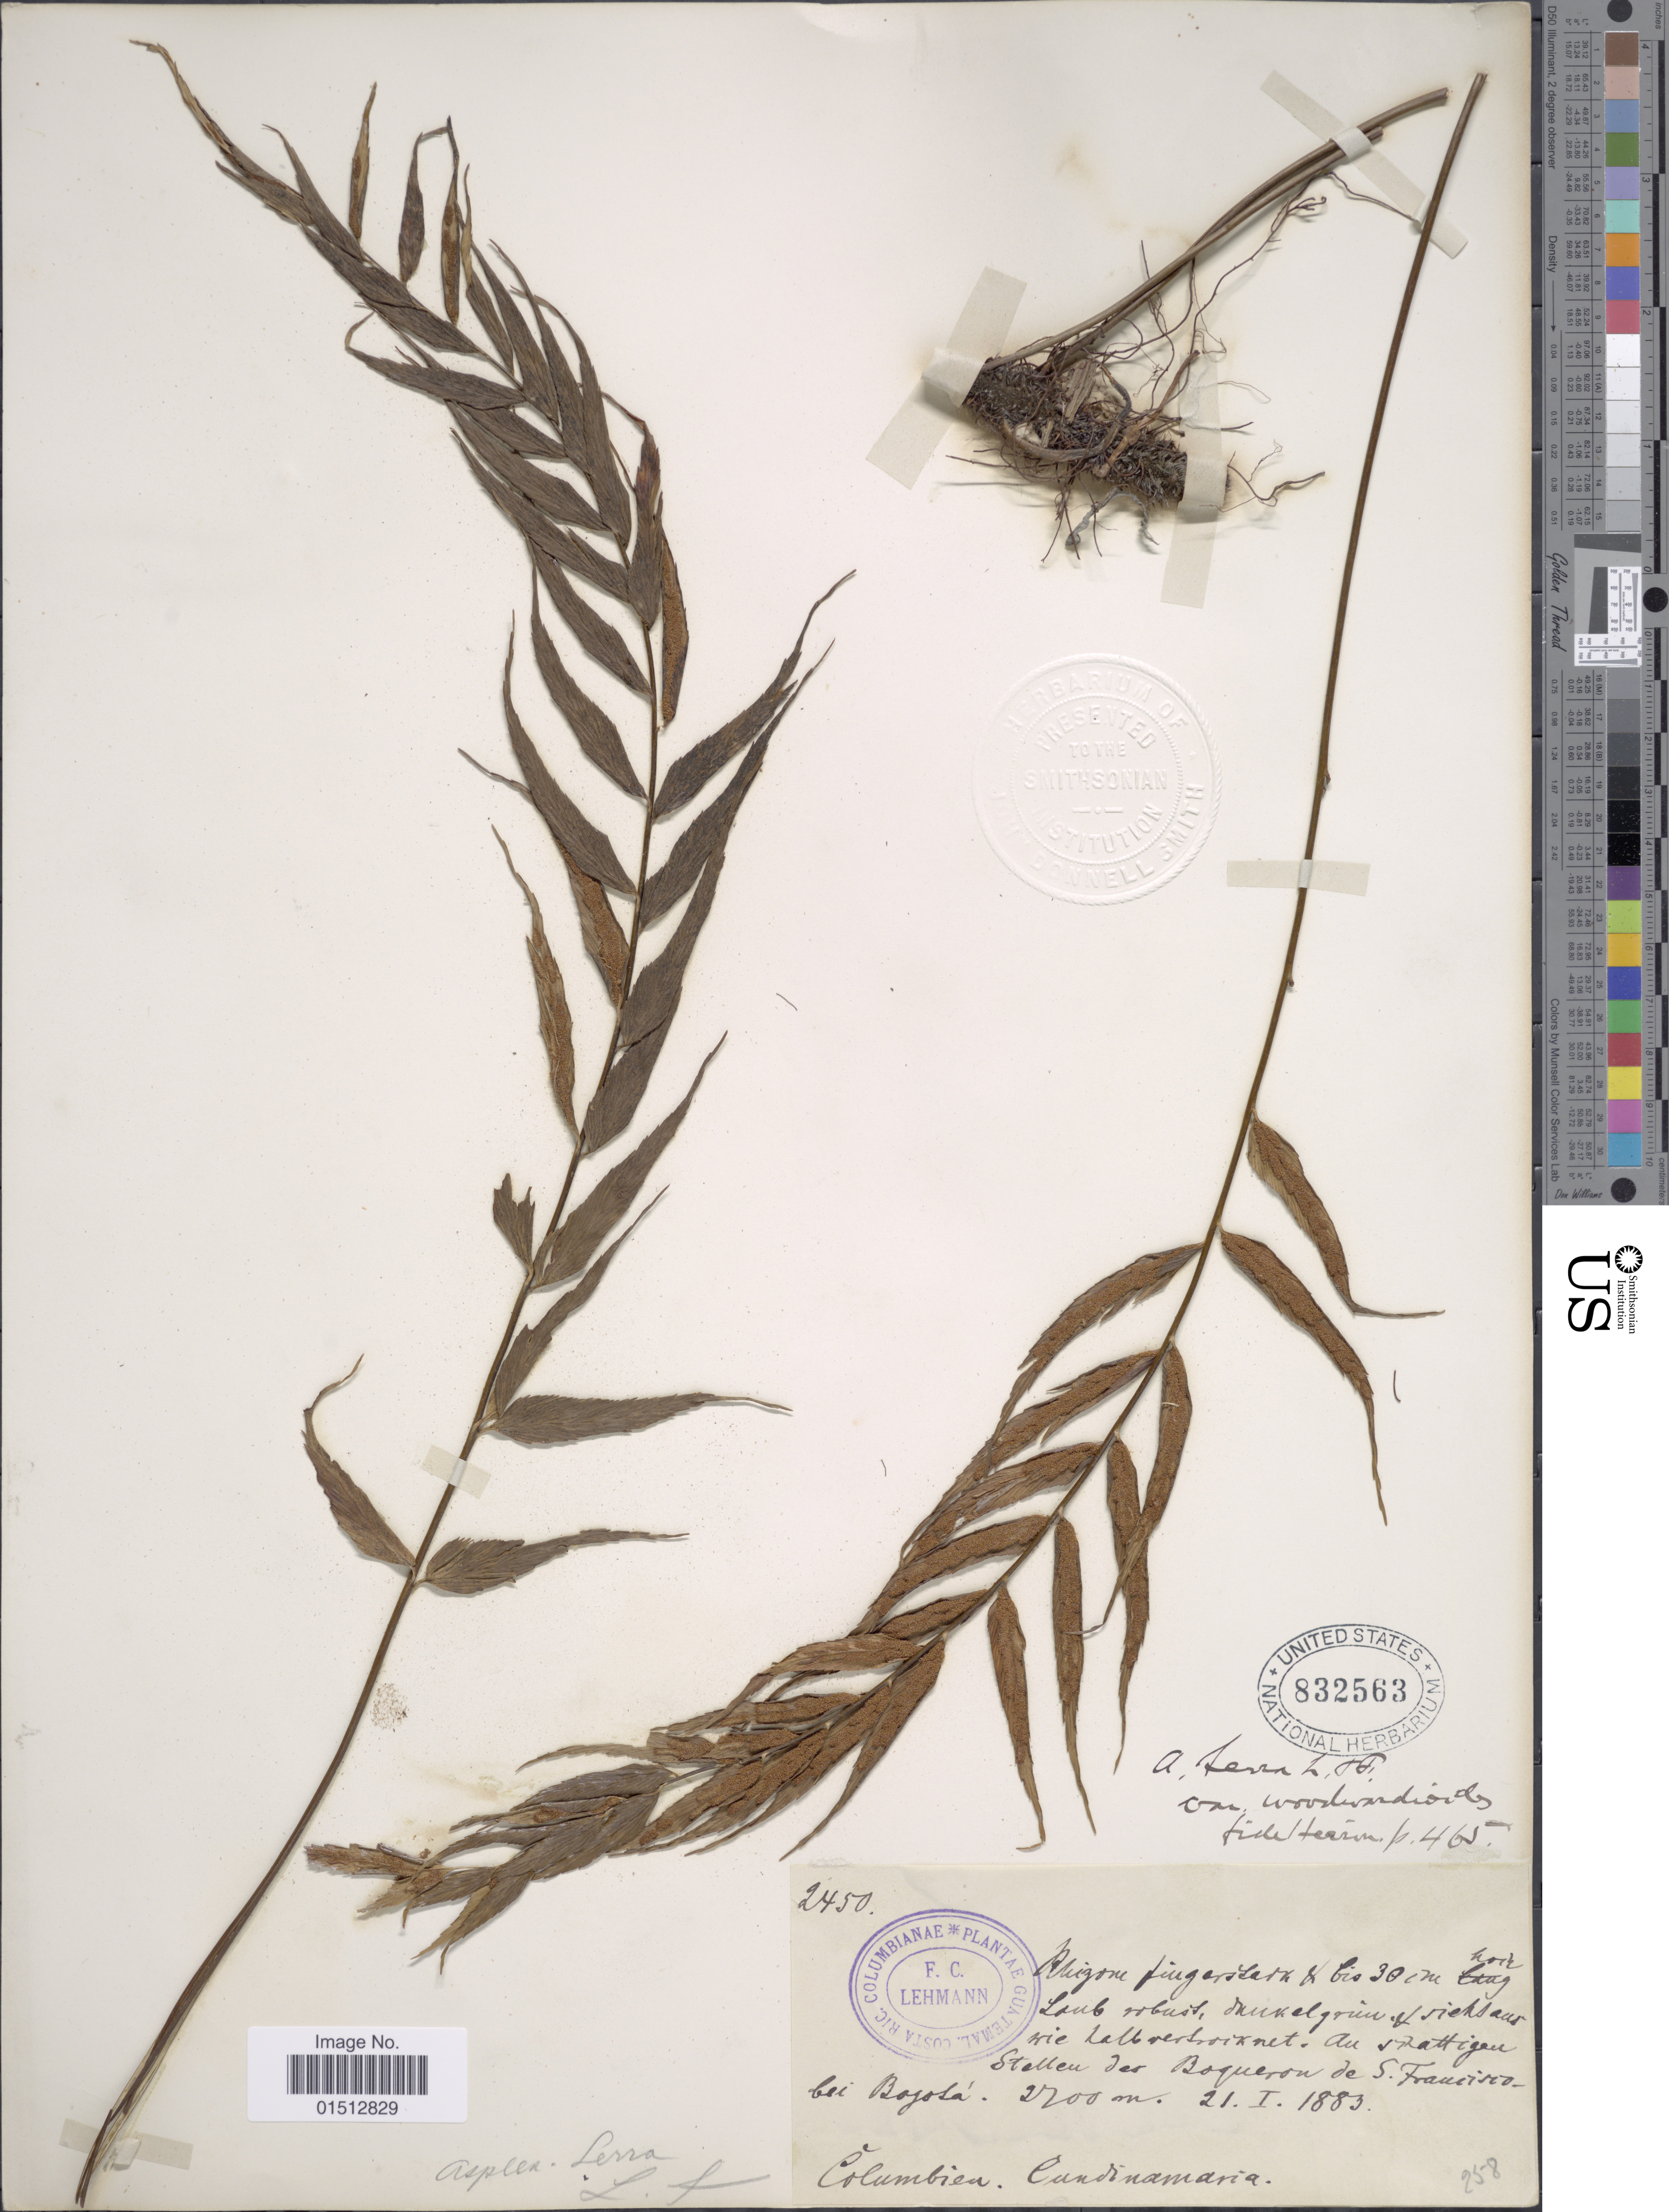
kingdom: Plantae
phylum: Tracheophyta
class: Polypodiopsida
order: Polypodiales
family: Aspleniaceae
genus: Asplenium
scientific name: Asplenium serra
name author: Langsd. & Fisch.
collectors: F. C. Lehmann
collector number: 2450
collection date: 1883-01-21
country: Colombia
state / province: Cundinamarca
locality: Stellen des Boqueron de S. Francisco bei Bogota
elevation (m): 2700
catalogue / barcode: US 832563